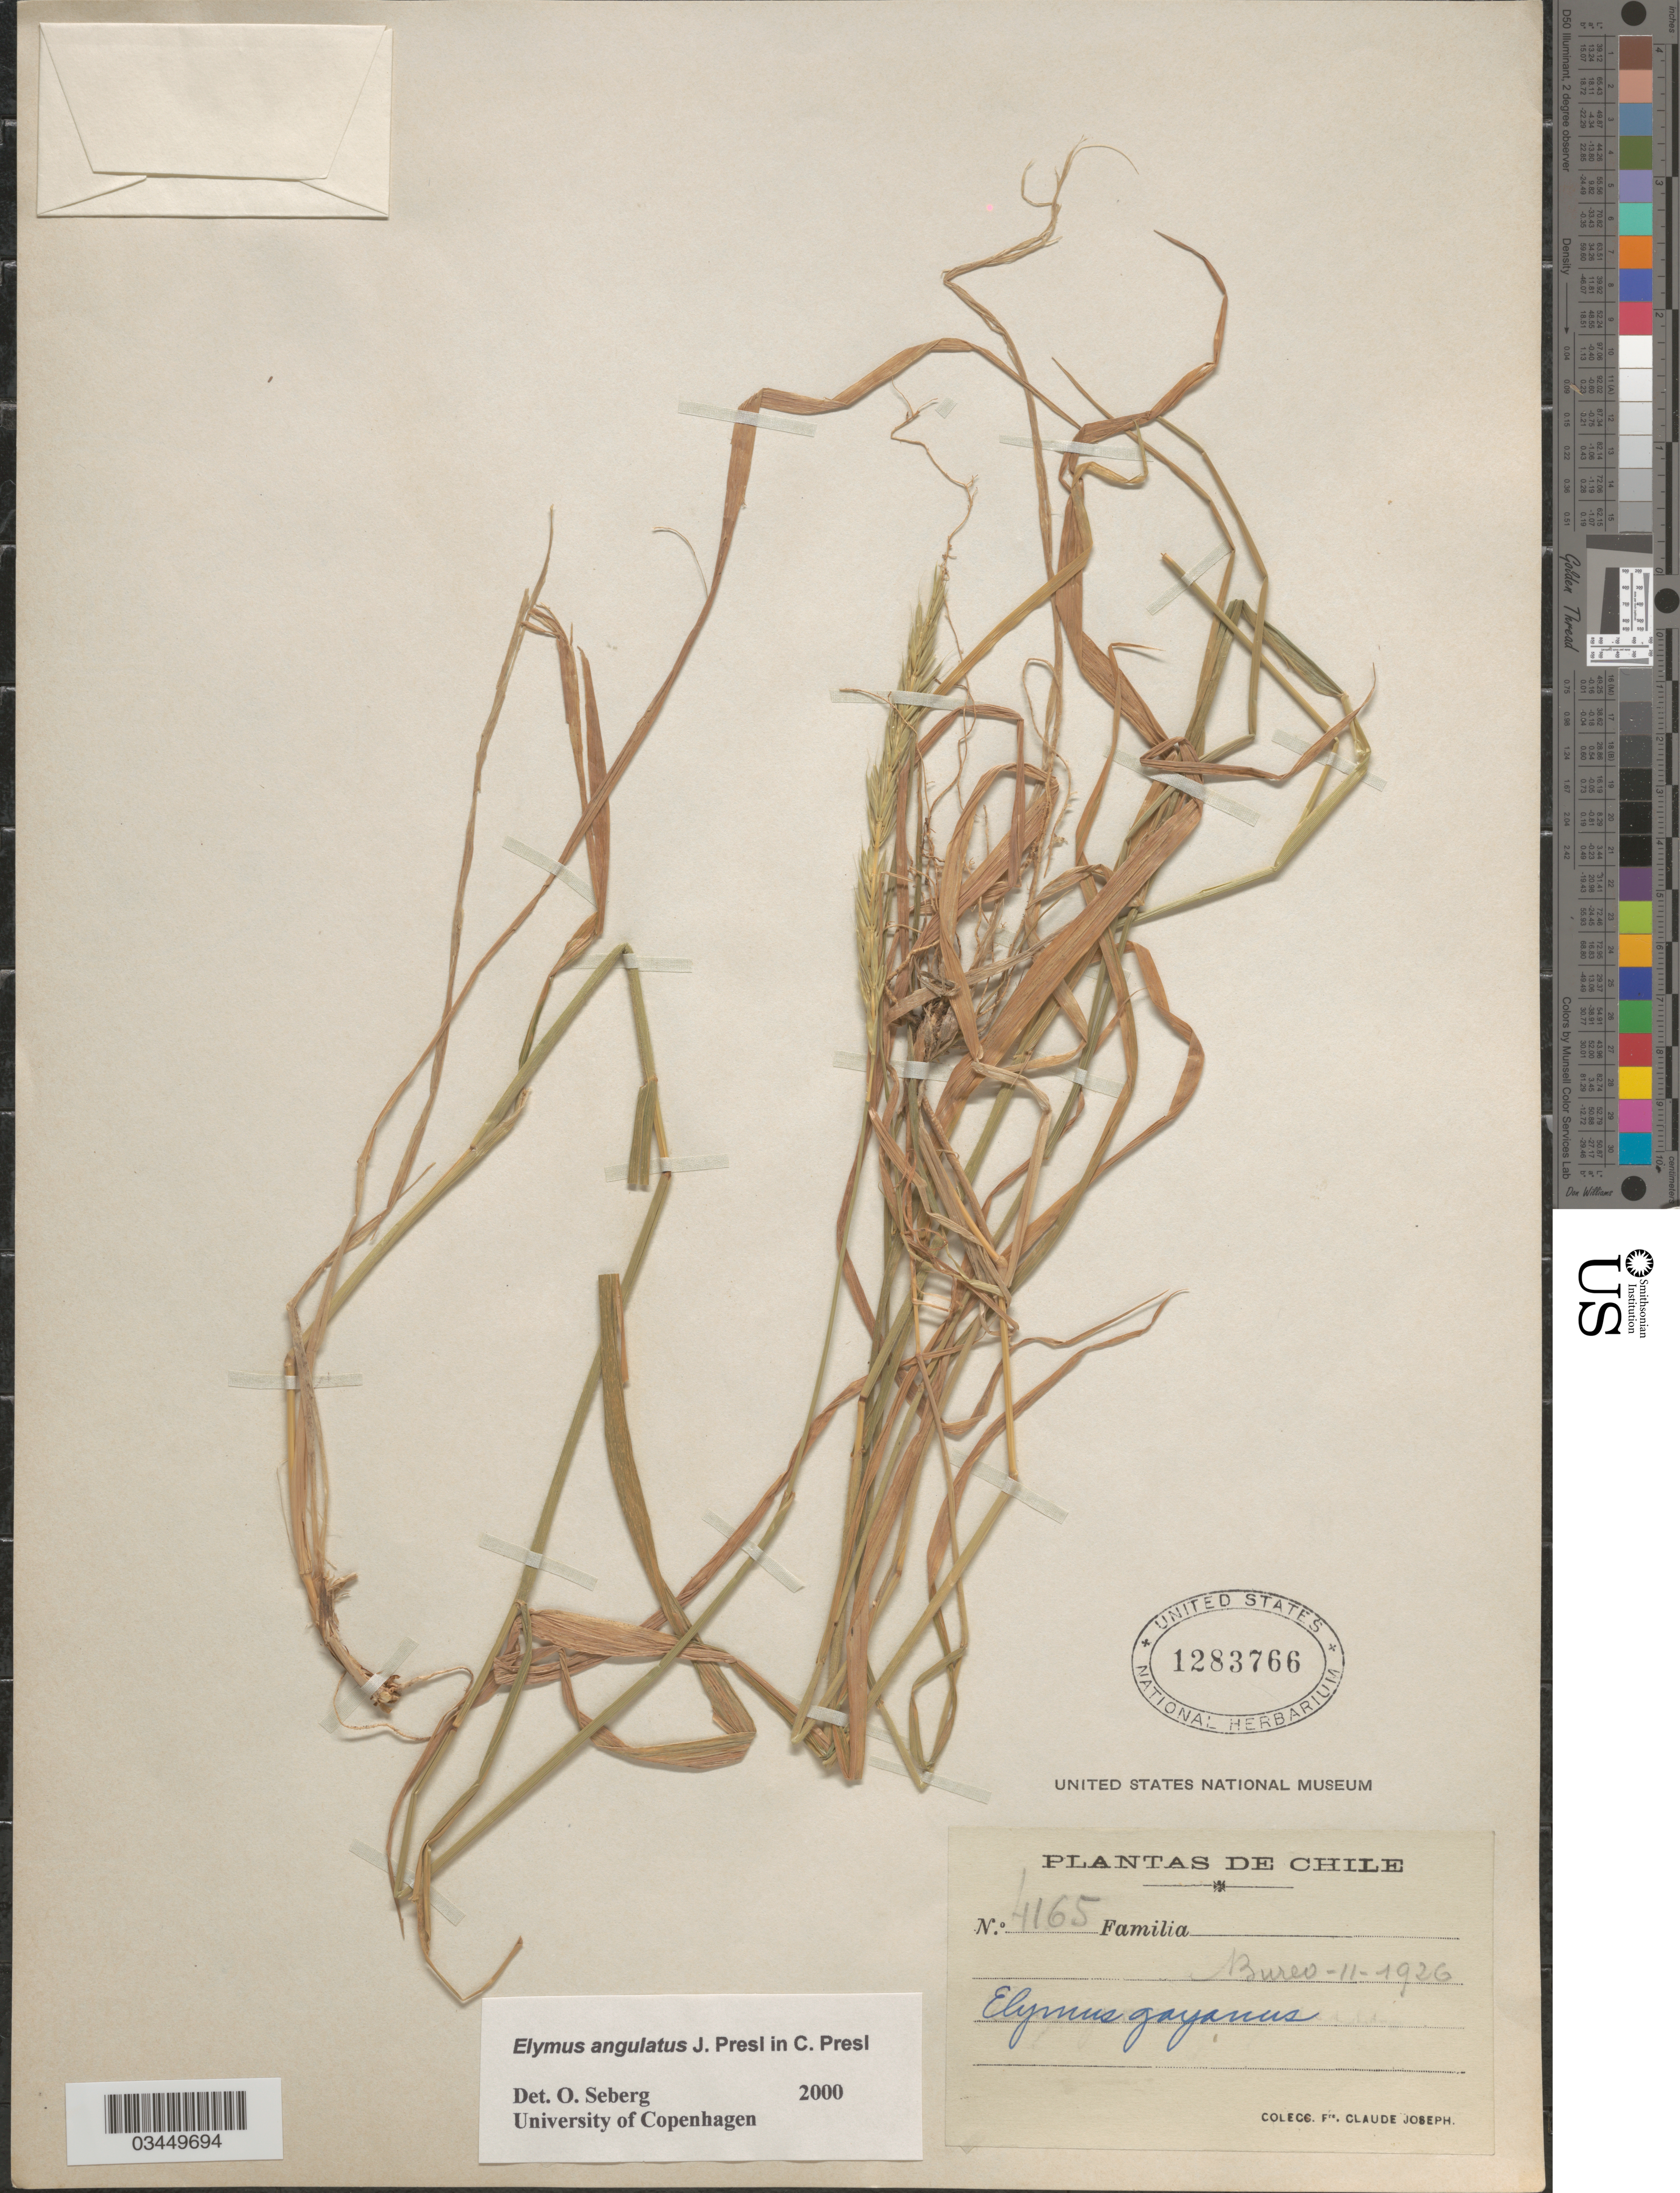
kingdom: Plantae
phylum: Tracheophyta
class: Liliopsida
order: Poales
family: Poaceae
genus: Elymus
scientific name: Elymus angulatus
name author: J. Presl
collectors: Bro. Claude-Joseph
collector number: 4165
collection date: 1926-01-11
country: Chile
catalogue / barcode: US 1283766